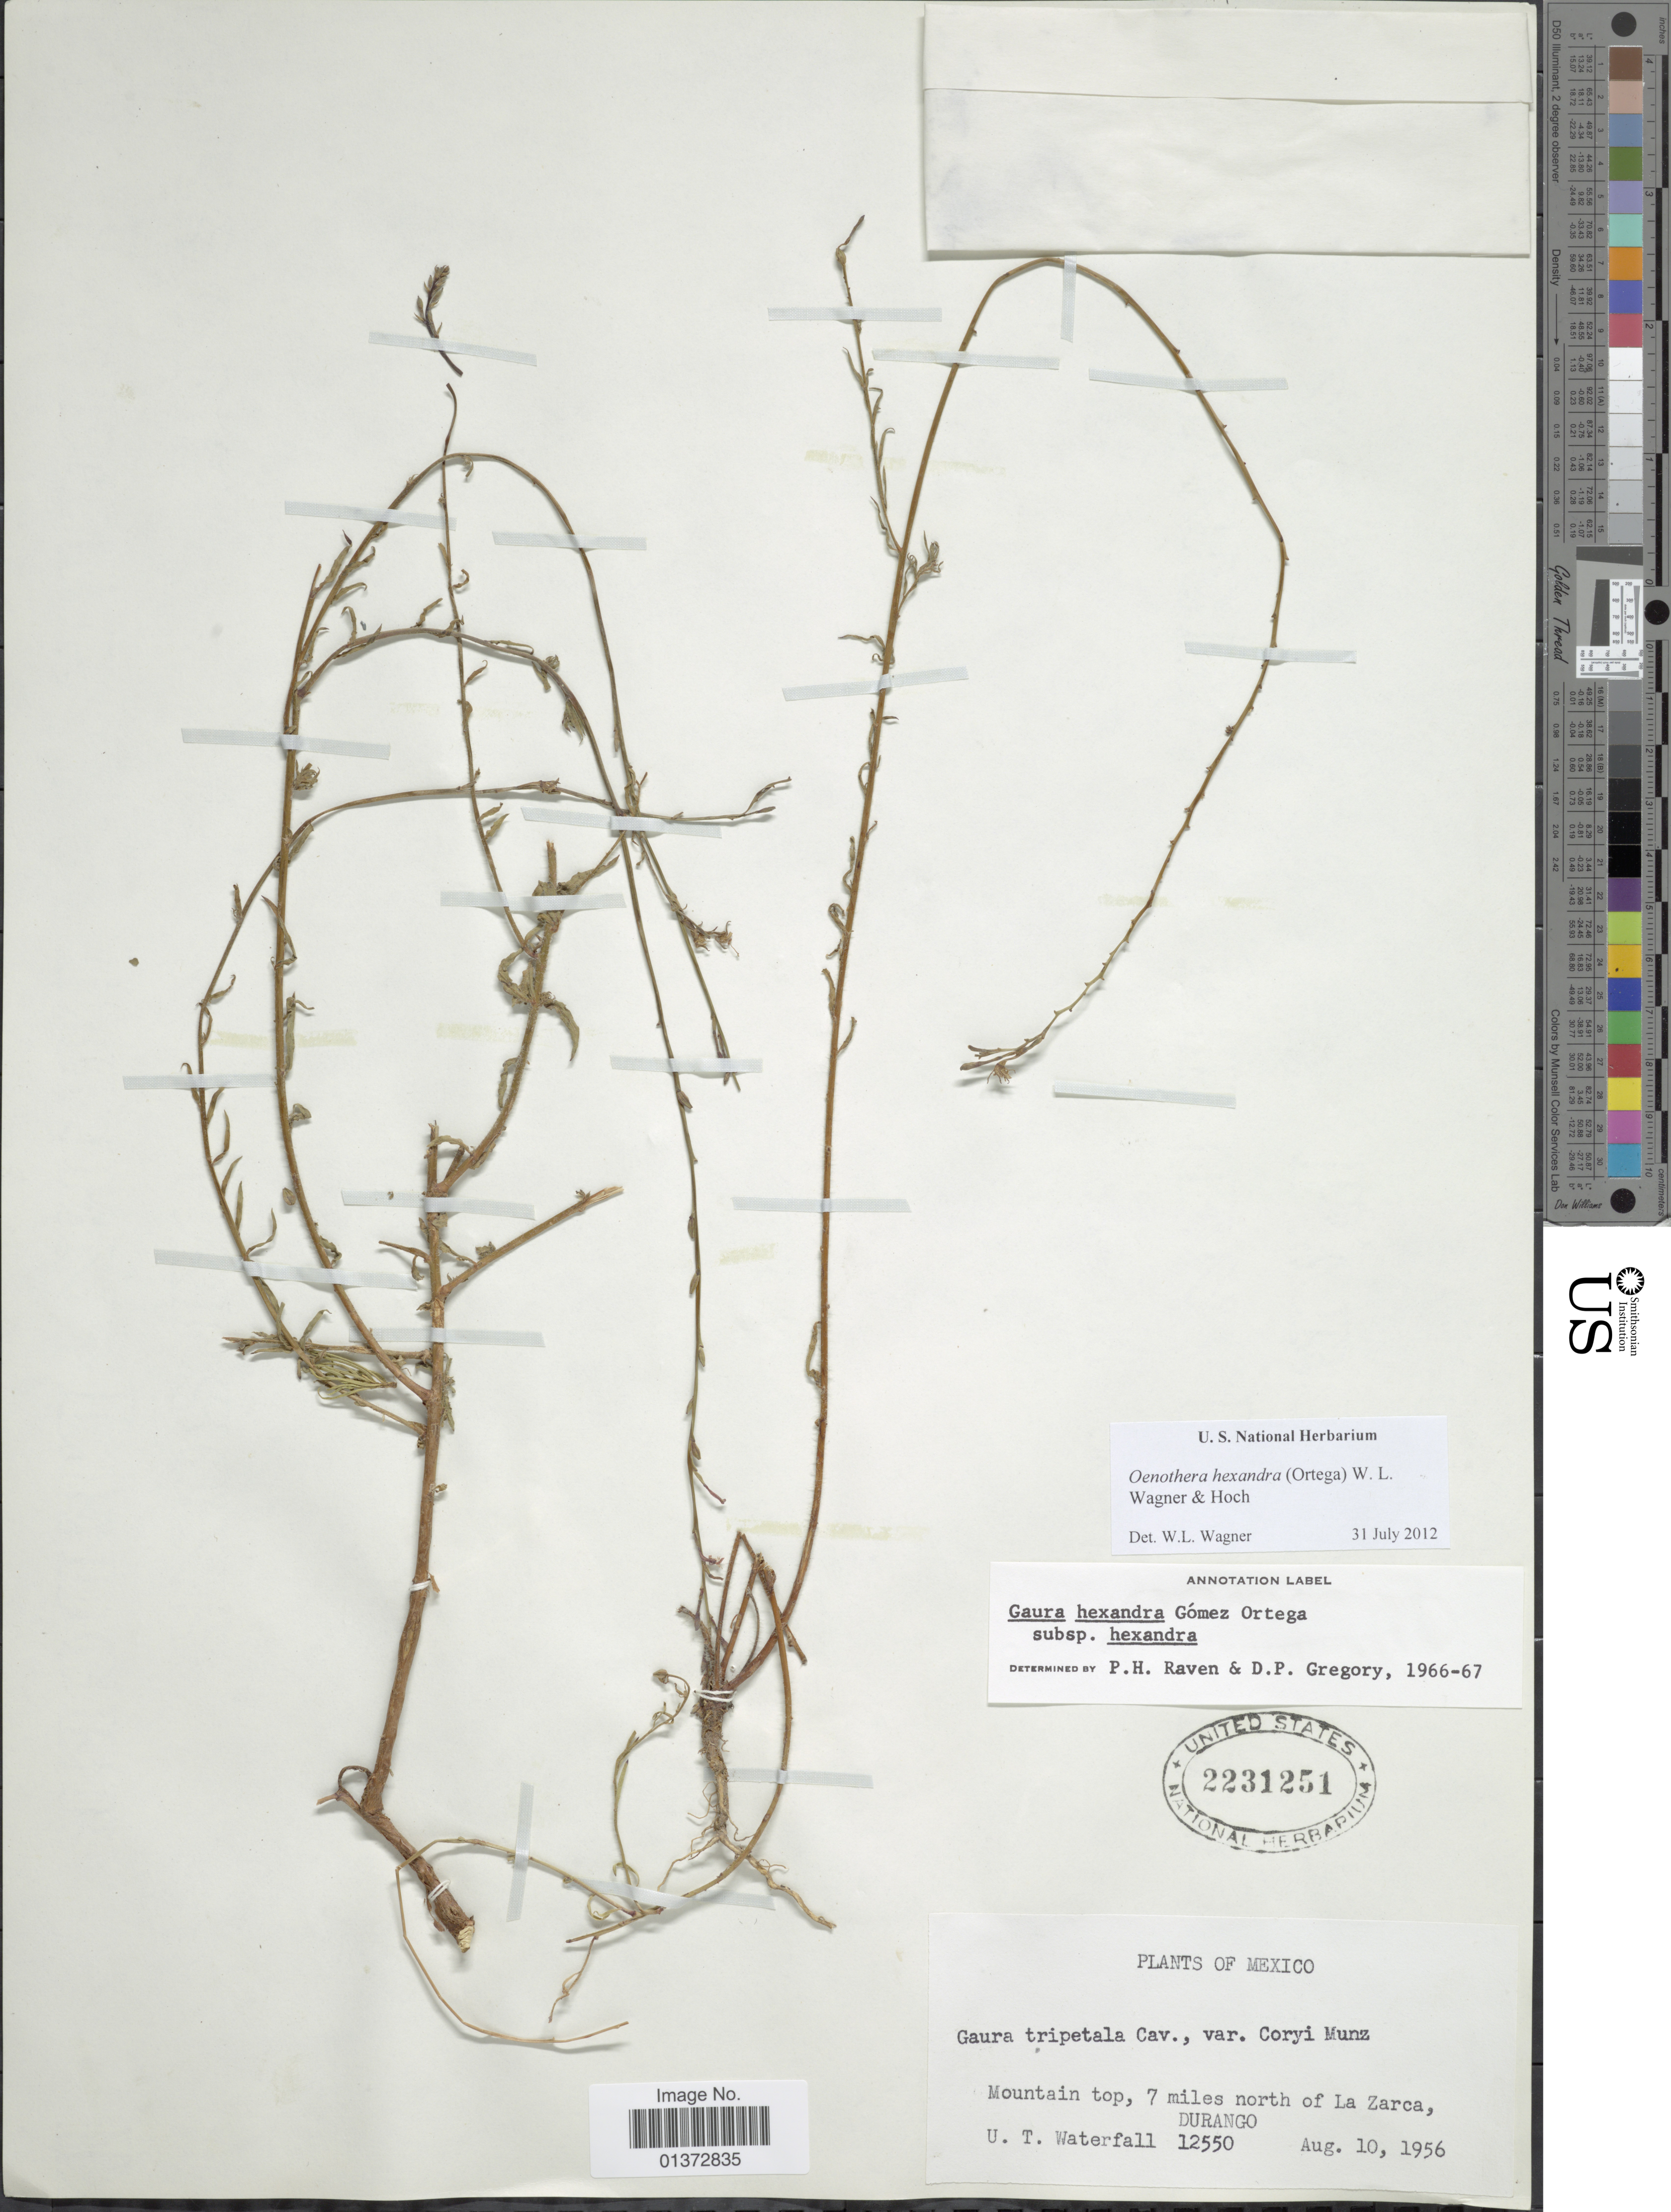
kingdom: Plantae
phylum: Tracheophyta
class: Magnoliopsida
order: Myrtales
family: Onagraceae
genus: Oenothera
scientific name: Oenothera hexandra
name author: (Ortega) W.L. Wagner & Hoch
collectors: U. T. Waterfall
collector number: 12550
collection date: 1956-08-10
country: Mexico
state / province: Durango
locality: Mountain top, 7 miles north de La Zarca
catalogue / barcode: US 2231251